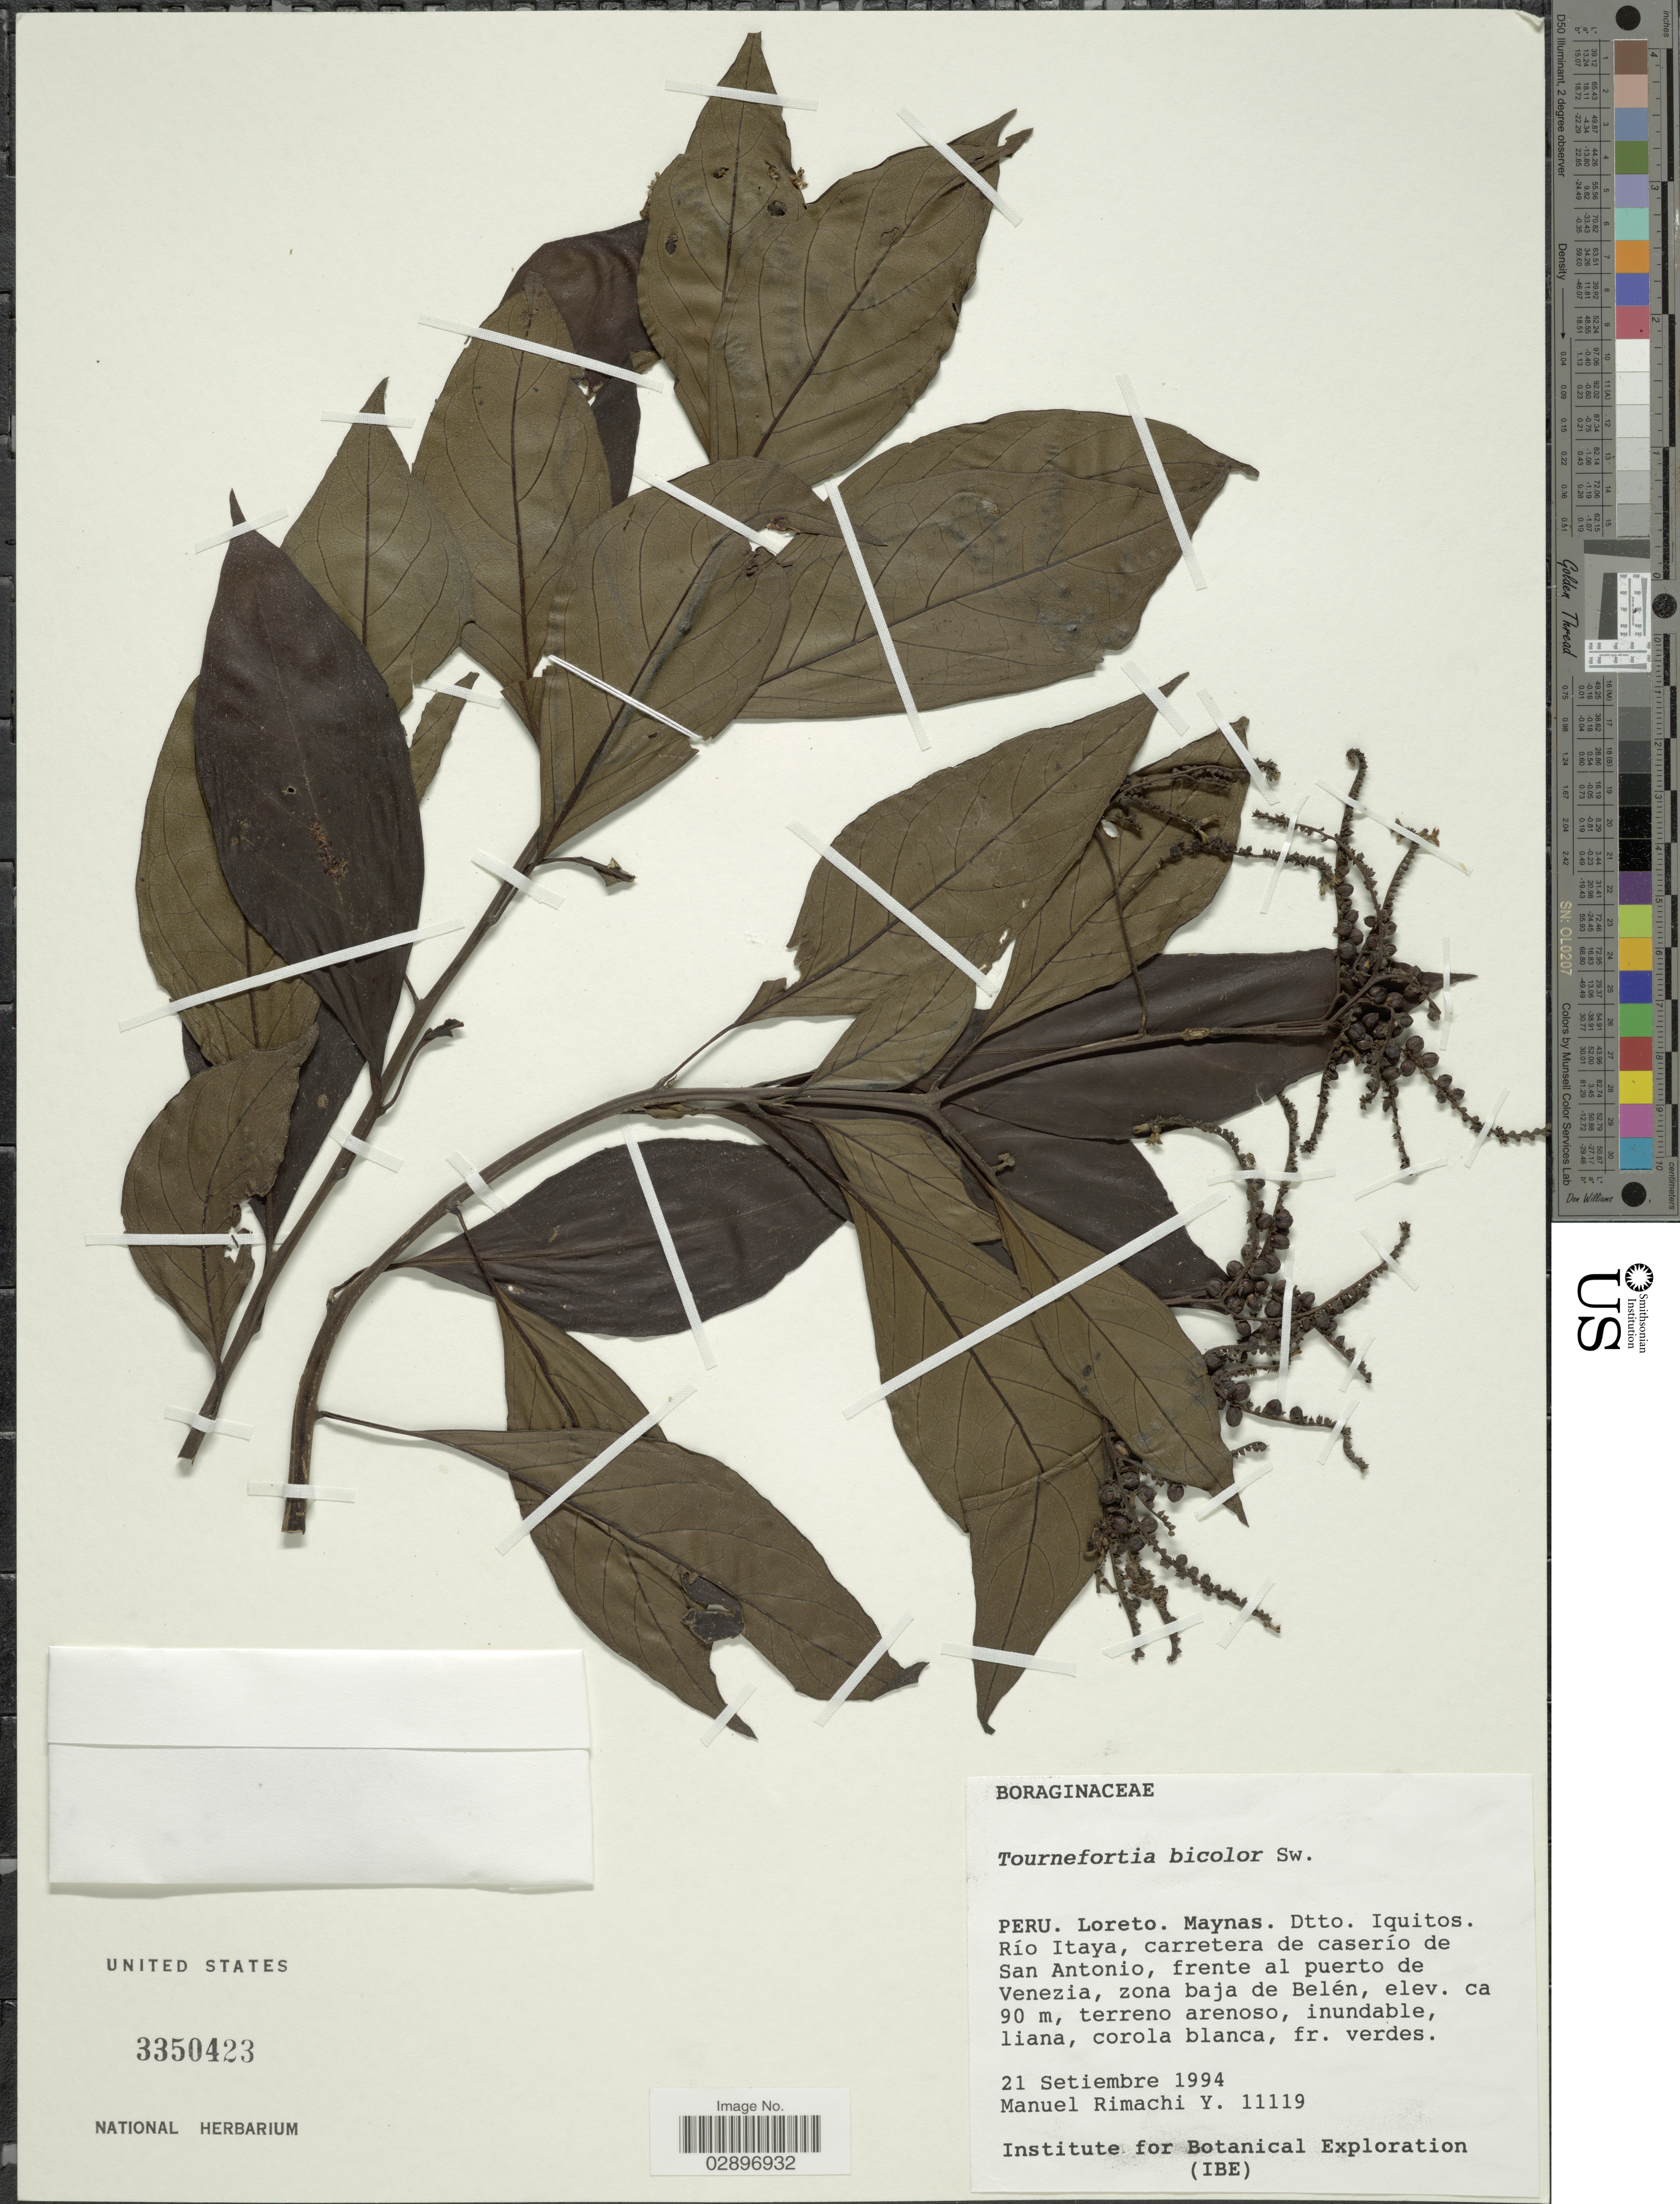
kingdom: Plantae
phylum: Tracheophyta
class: Magnoliopsida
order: Boraginales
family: Heliotropiaceae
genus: Tournefortia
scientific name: Tournefortia bicolor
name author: Sw.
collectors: M. Rimachi Y.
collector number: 11119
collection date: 1994-09-21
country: Peru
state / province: Loreto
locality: Maynas. Dtto. Iquitos. Río Itaya, carretera de caserío de San Antonio, frente al puerto de Venezia, zona baja de Belén.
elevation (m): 90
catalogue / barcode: US 3350423